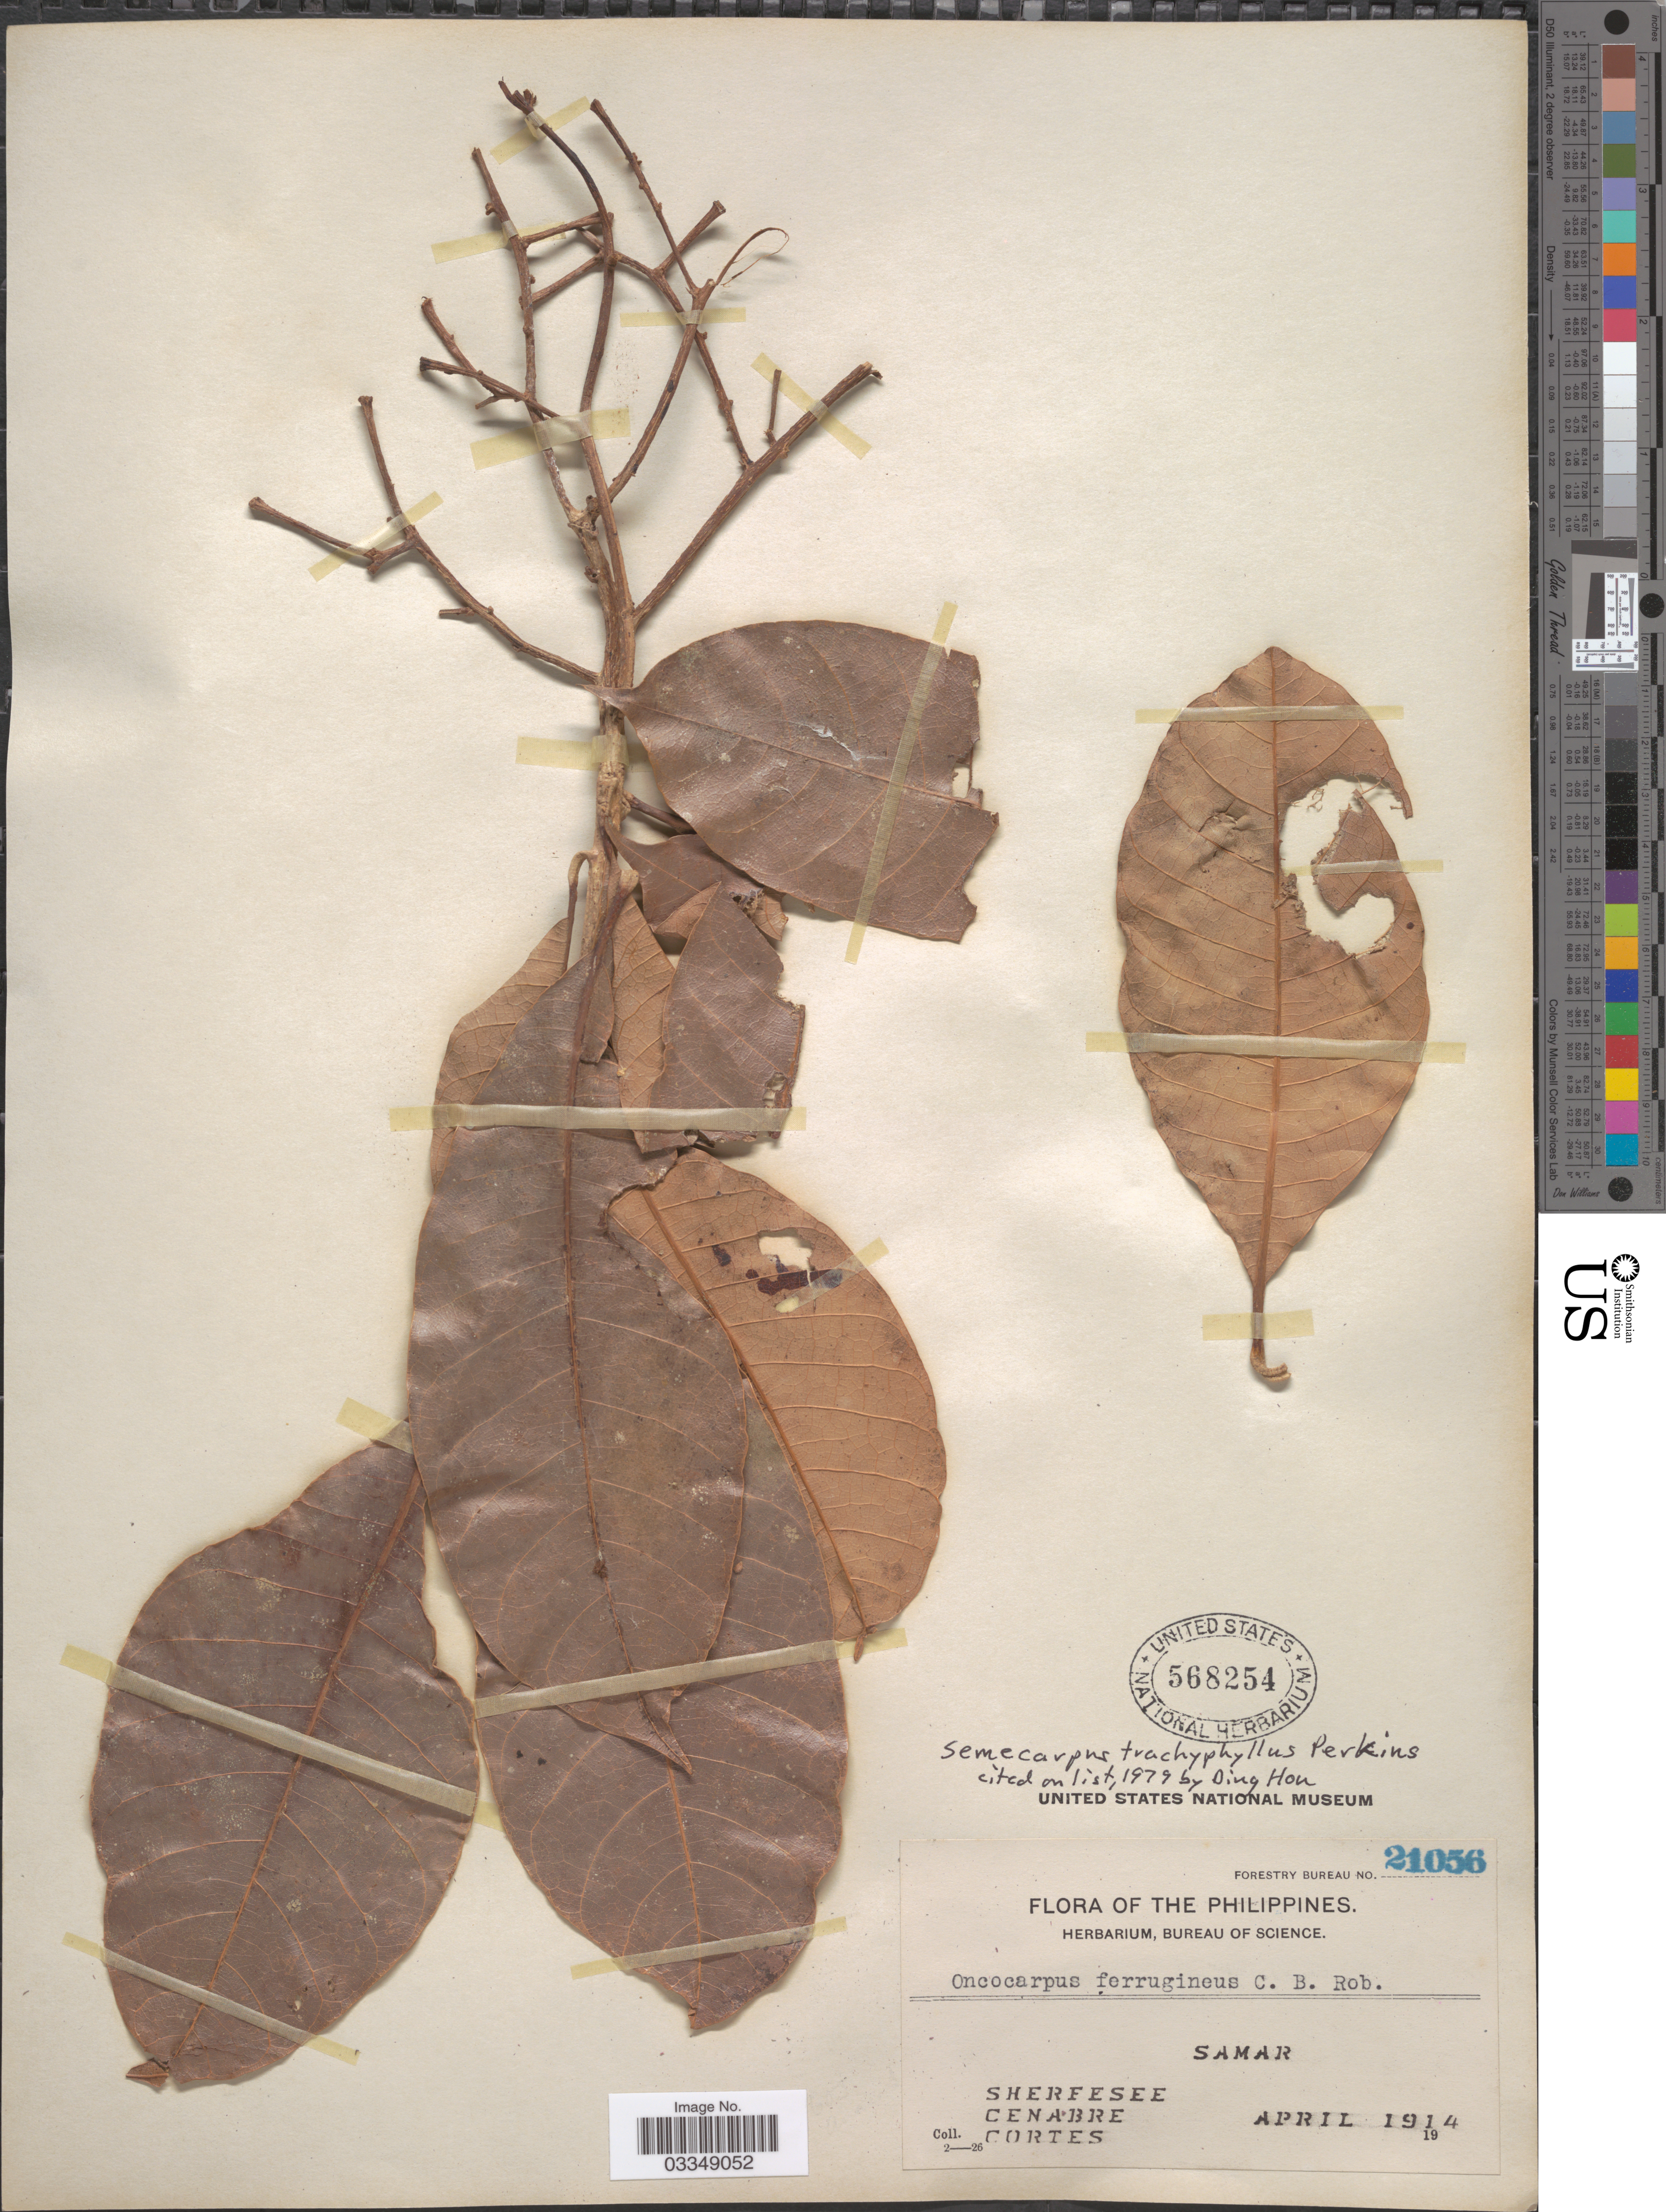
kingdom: Plantae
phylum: Tracheophyta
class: Magnoliopsida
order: Sapindales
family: Anacardiaceae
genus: Semecarpus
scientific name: Semecarpus trachyphyllus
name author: Perkins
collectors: -. Sherfesee, -. Cenabre & -. Cortes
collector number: Forestry Bureau 21056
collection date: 1914-04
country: Philippines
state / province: Eastern Visayas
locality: Samar.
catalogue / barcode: US 568254